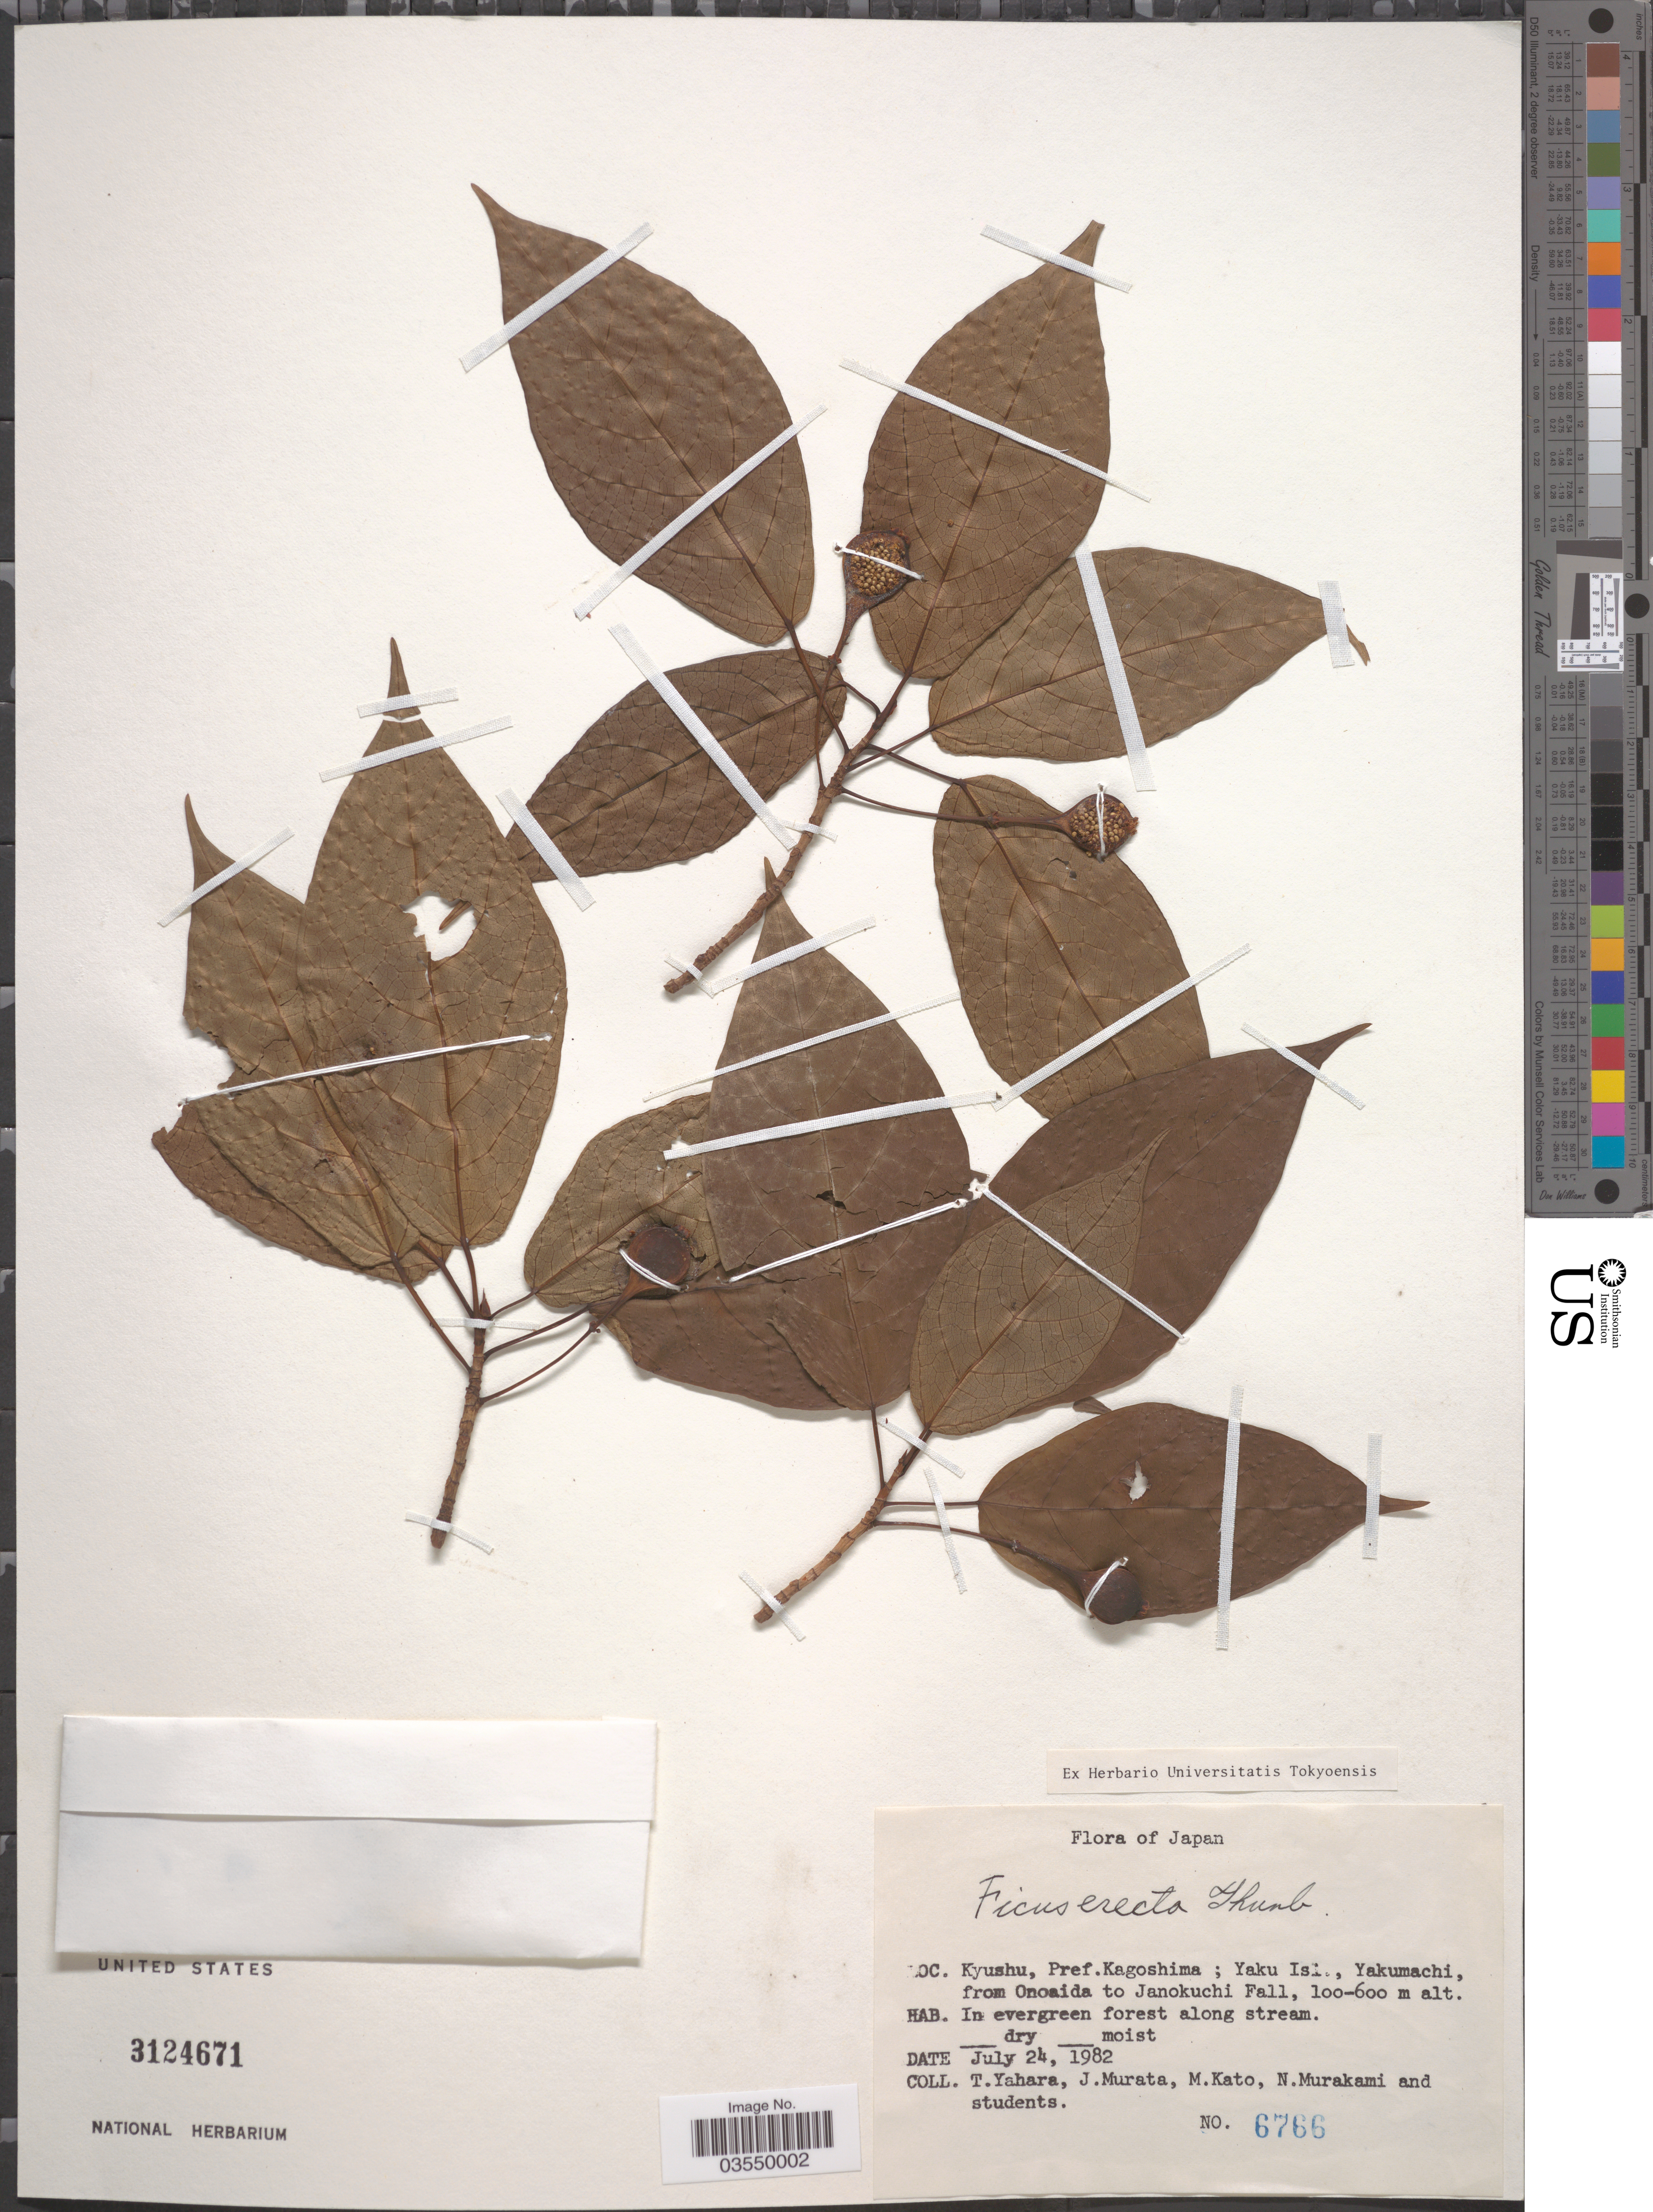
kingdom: Plantae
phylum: Tracheophyta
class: Magnoliopsida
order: Rosales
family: Moraceae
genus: Ficus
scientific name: Ficus erecta var. erecta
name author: Thunb.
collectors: T. Yahara, J. Murata, M. Kato, N. Murakami & et al.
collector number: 6766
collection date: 1982-07-24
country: Japan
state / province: Kagosima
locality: Kyushu, Pref. Kagoshima; Yaku Isl., Yakumachi, from Onoaida to Janokuchi Fall.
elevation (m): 100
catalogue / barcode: US 3124671